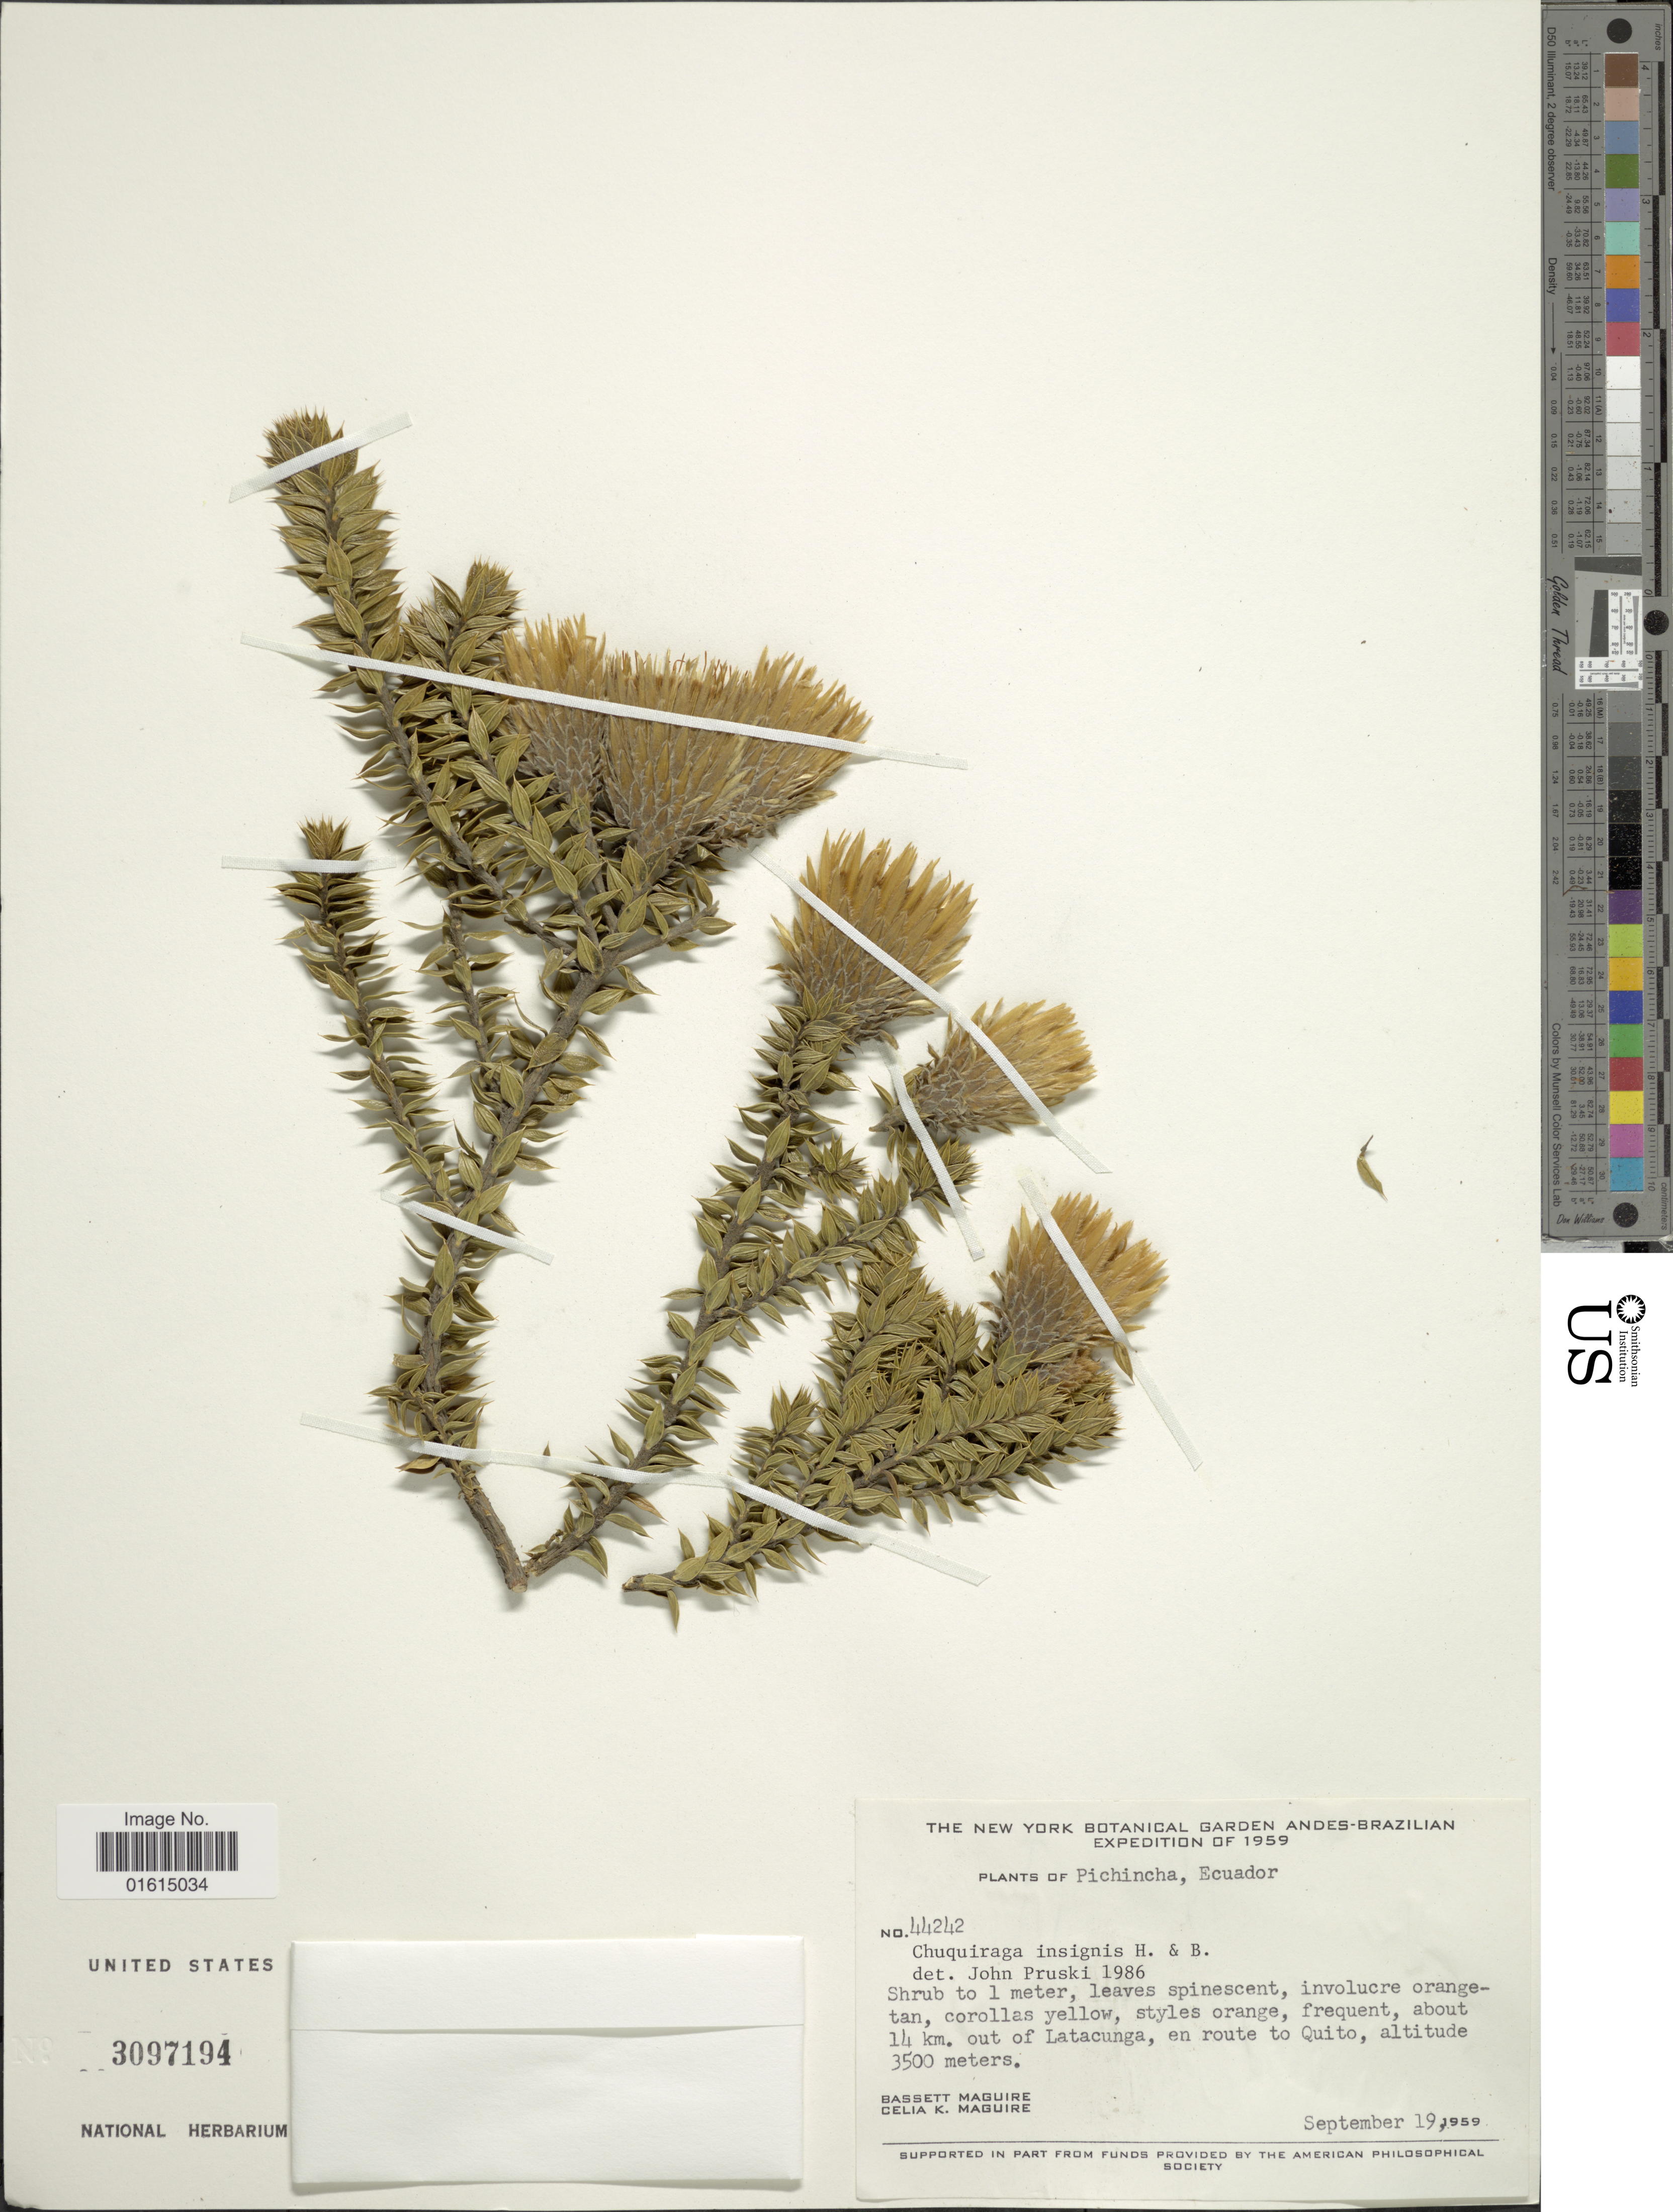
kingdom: Plantae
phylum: Tracheophyta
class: Magnoliopsida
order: Asterales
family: Asteraceae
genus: Chuquiraga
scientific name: Chuquiraga jussieui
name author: J.F. Gmel.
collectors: B. Maguire & C. K. Maguire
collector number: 44242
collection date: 1959-09-19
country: Ecuador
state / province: Pichincha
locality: About 14 km out of Latacunga, en route to Quito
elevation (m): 3500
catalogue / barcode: US 3097194